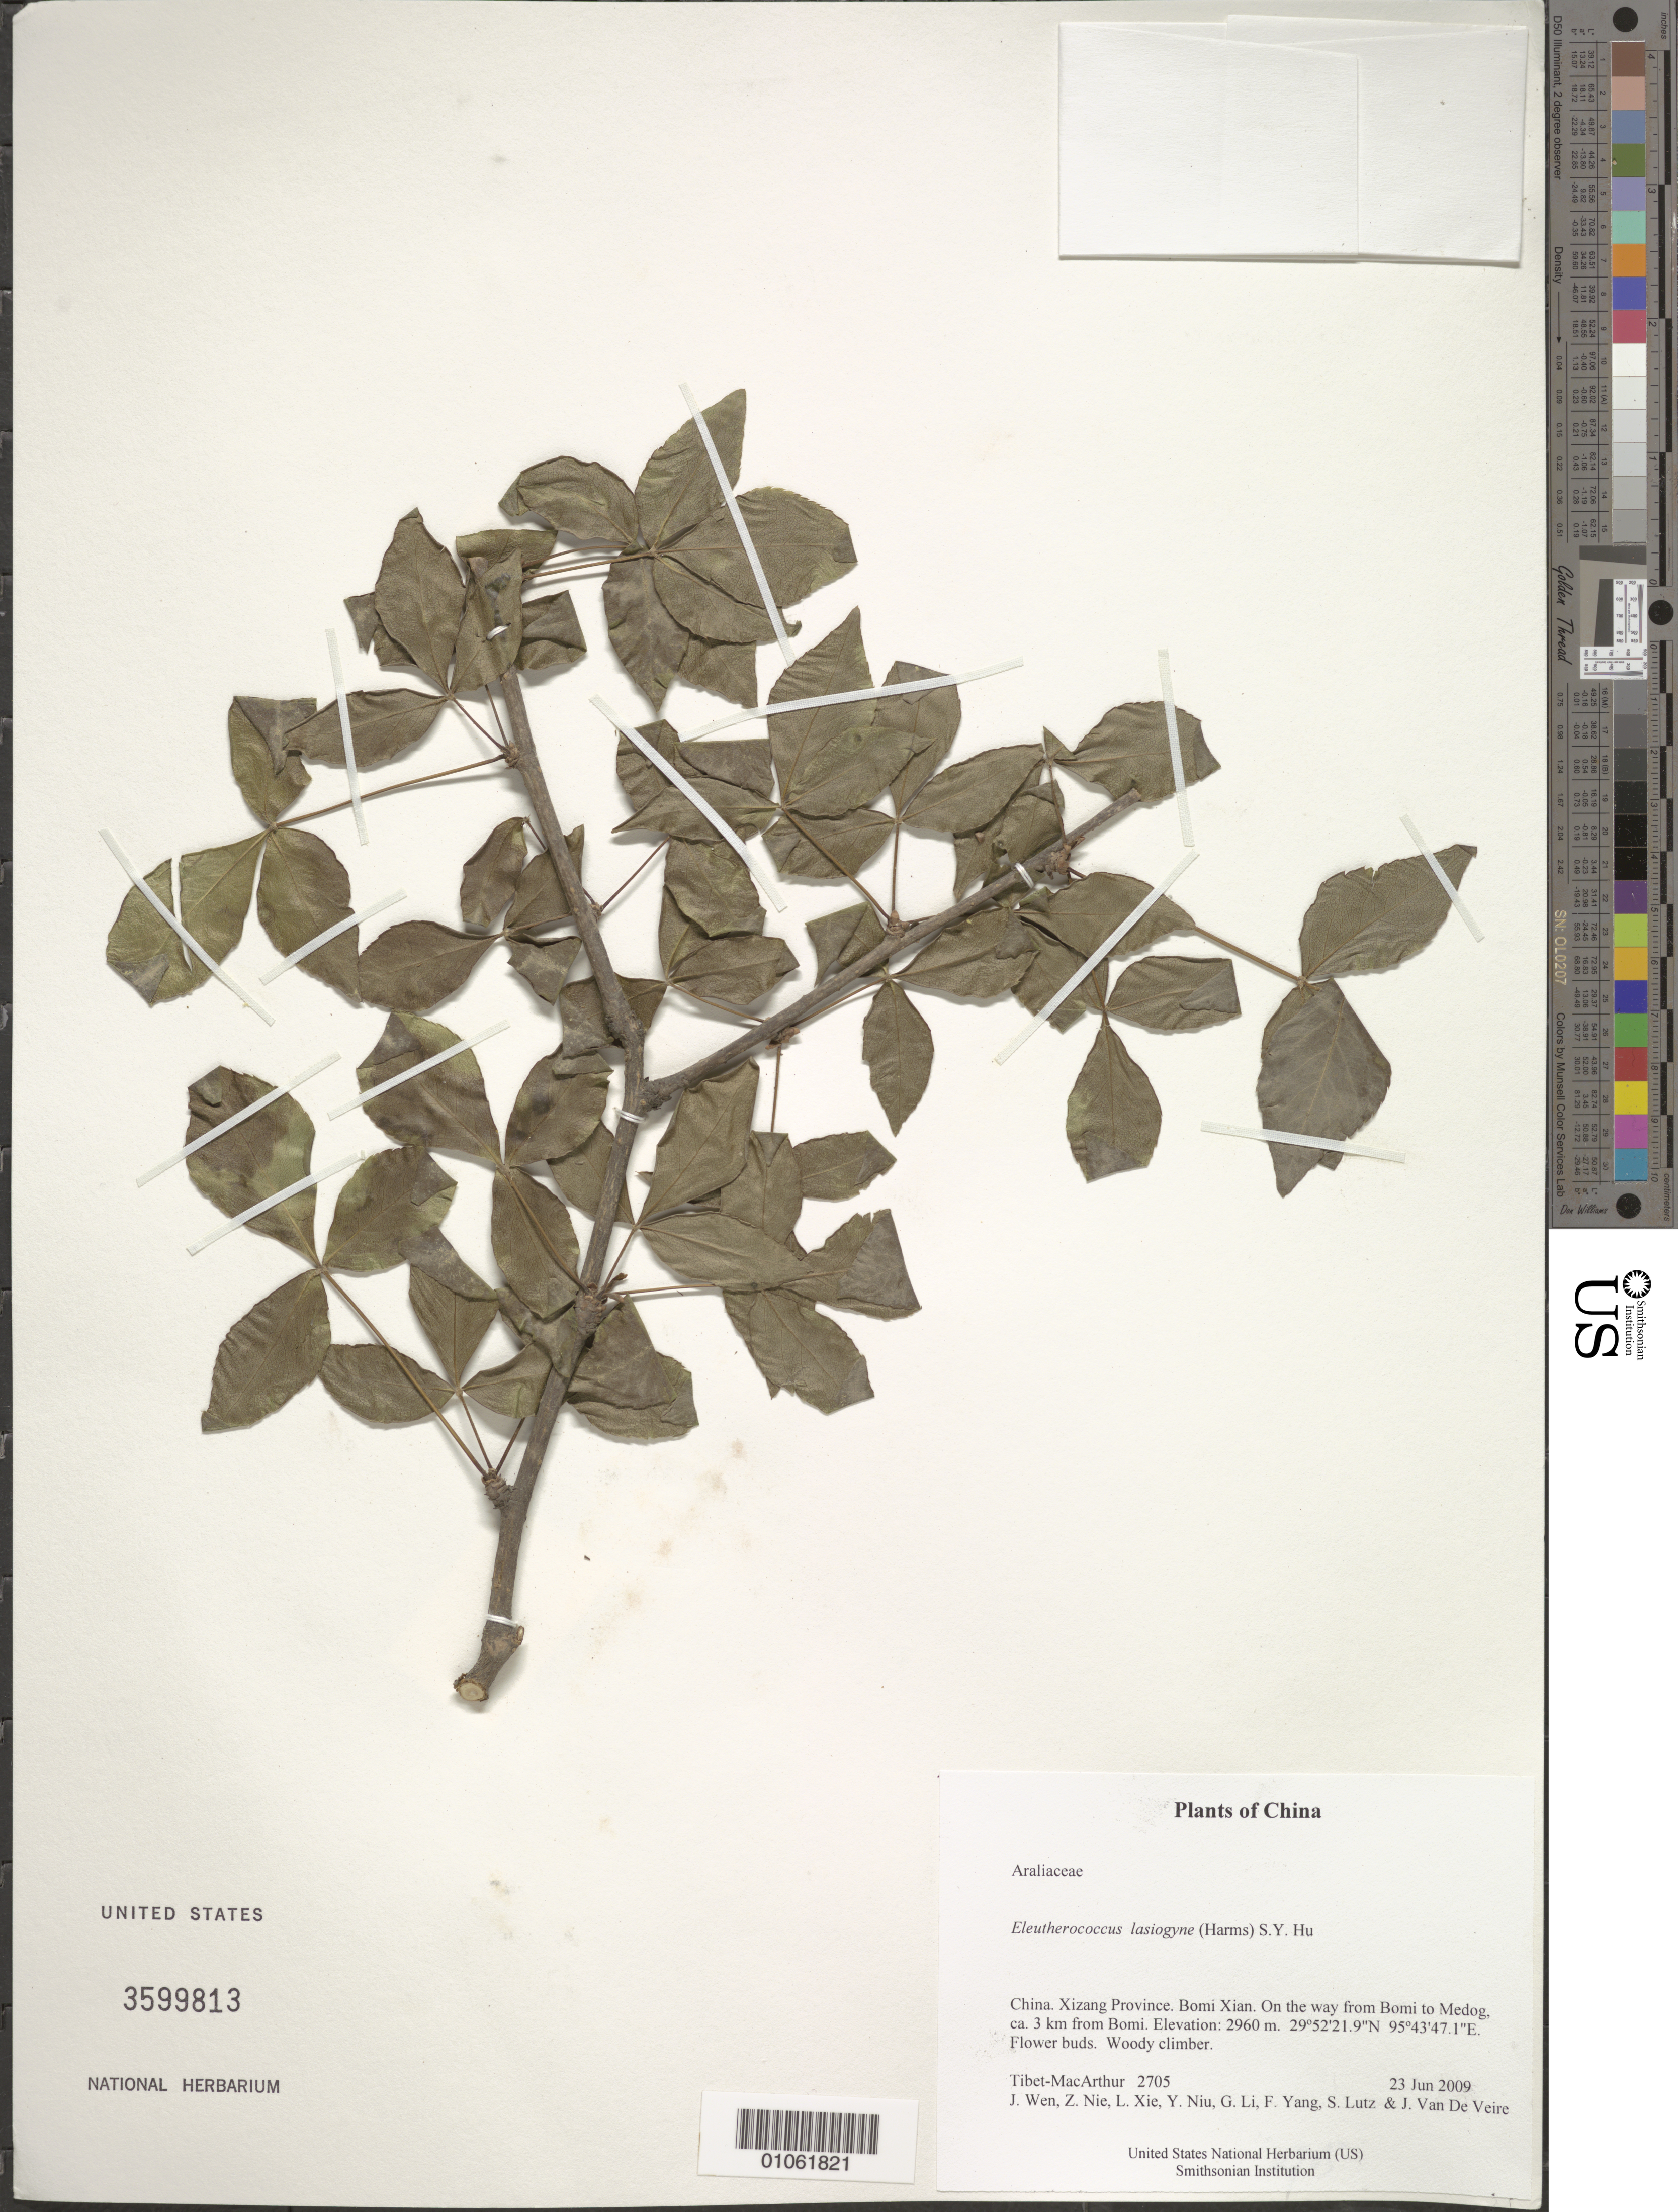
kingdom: Plantae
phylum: Tracheophyta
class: Magnoliopsida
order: Apiales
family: Araliaceae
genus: Eleutherococcus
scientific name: Eleutherococcus lasiogyne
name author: (Harms) S.Y. Hu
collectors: Tibet-MacArthur, J. Wen, Z. Nie, L. Xie, Y. Niu, G. Li, F. Yang, S. Lutz & J. Van De Veire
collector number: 2705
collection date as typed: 23 Jun 2009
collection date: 2009-06-23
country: China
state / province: Xizang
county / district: Bomi Xian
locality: On the way from Bomi to Medog, ca. 3 km from Bomi.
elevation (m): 2960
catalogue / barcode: US 3599813